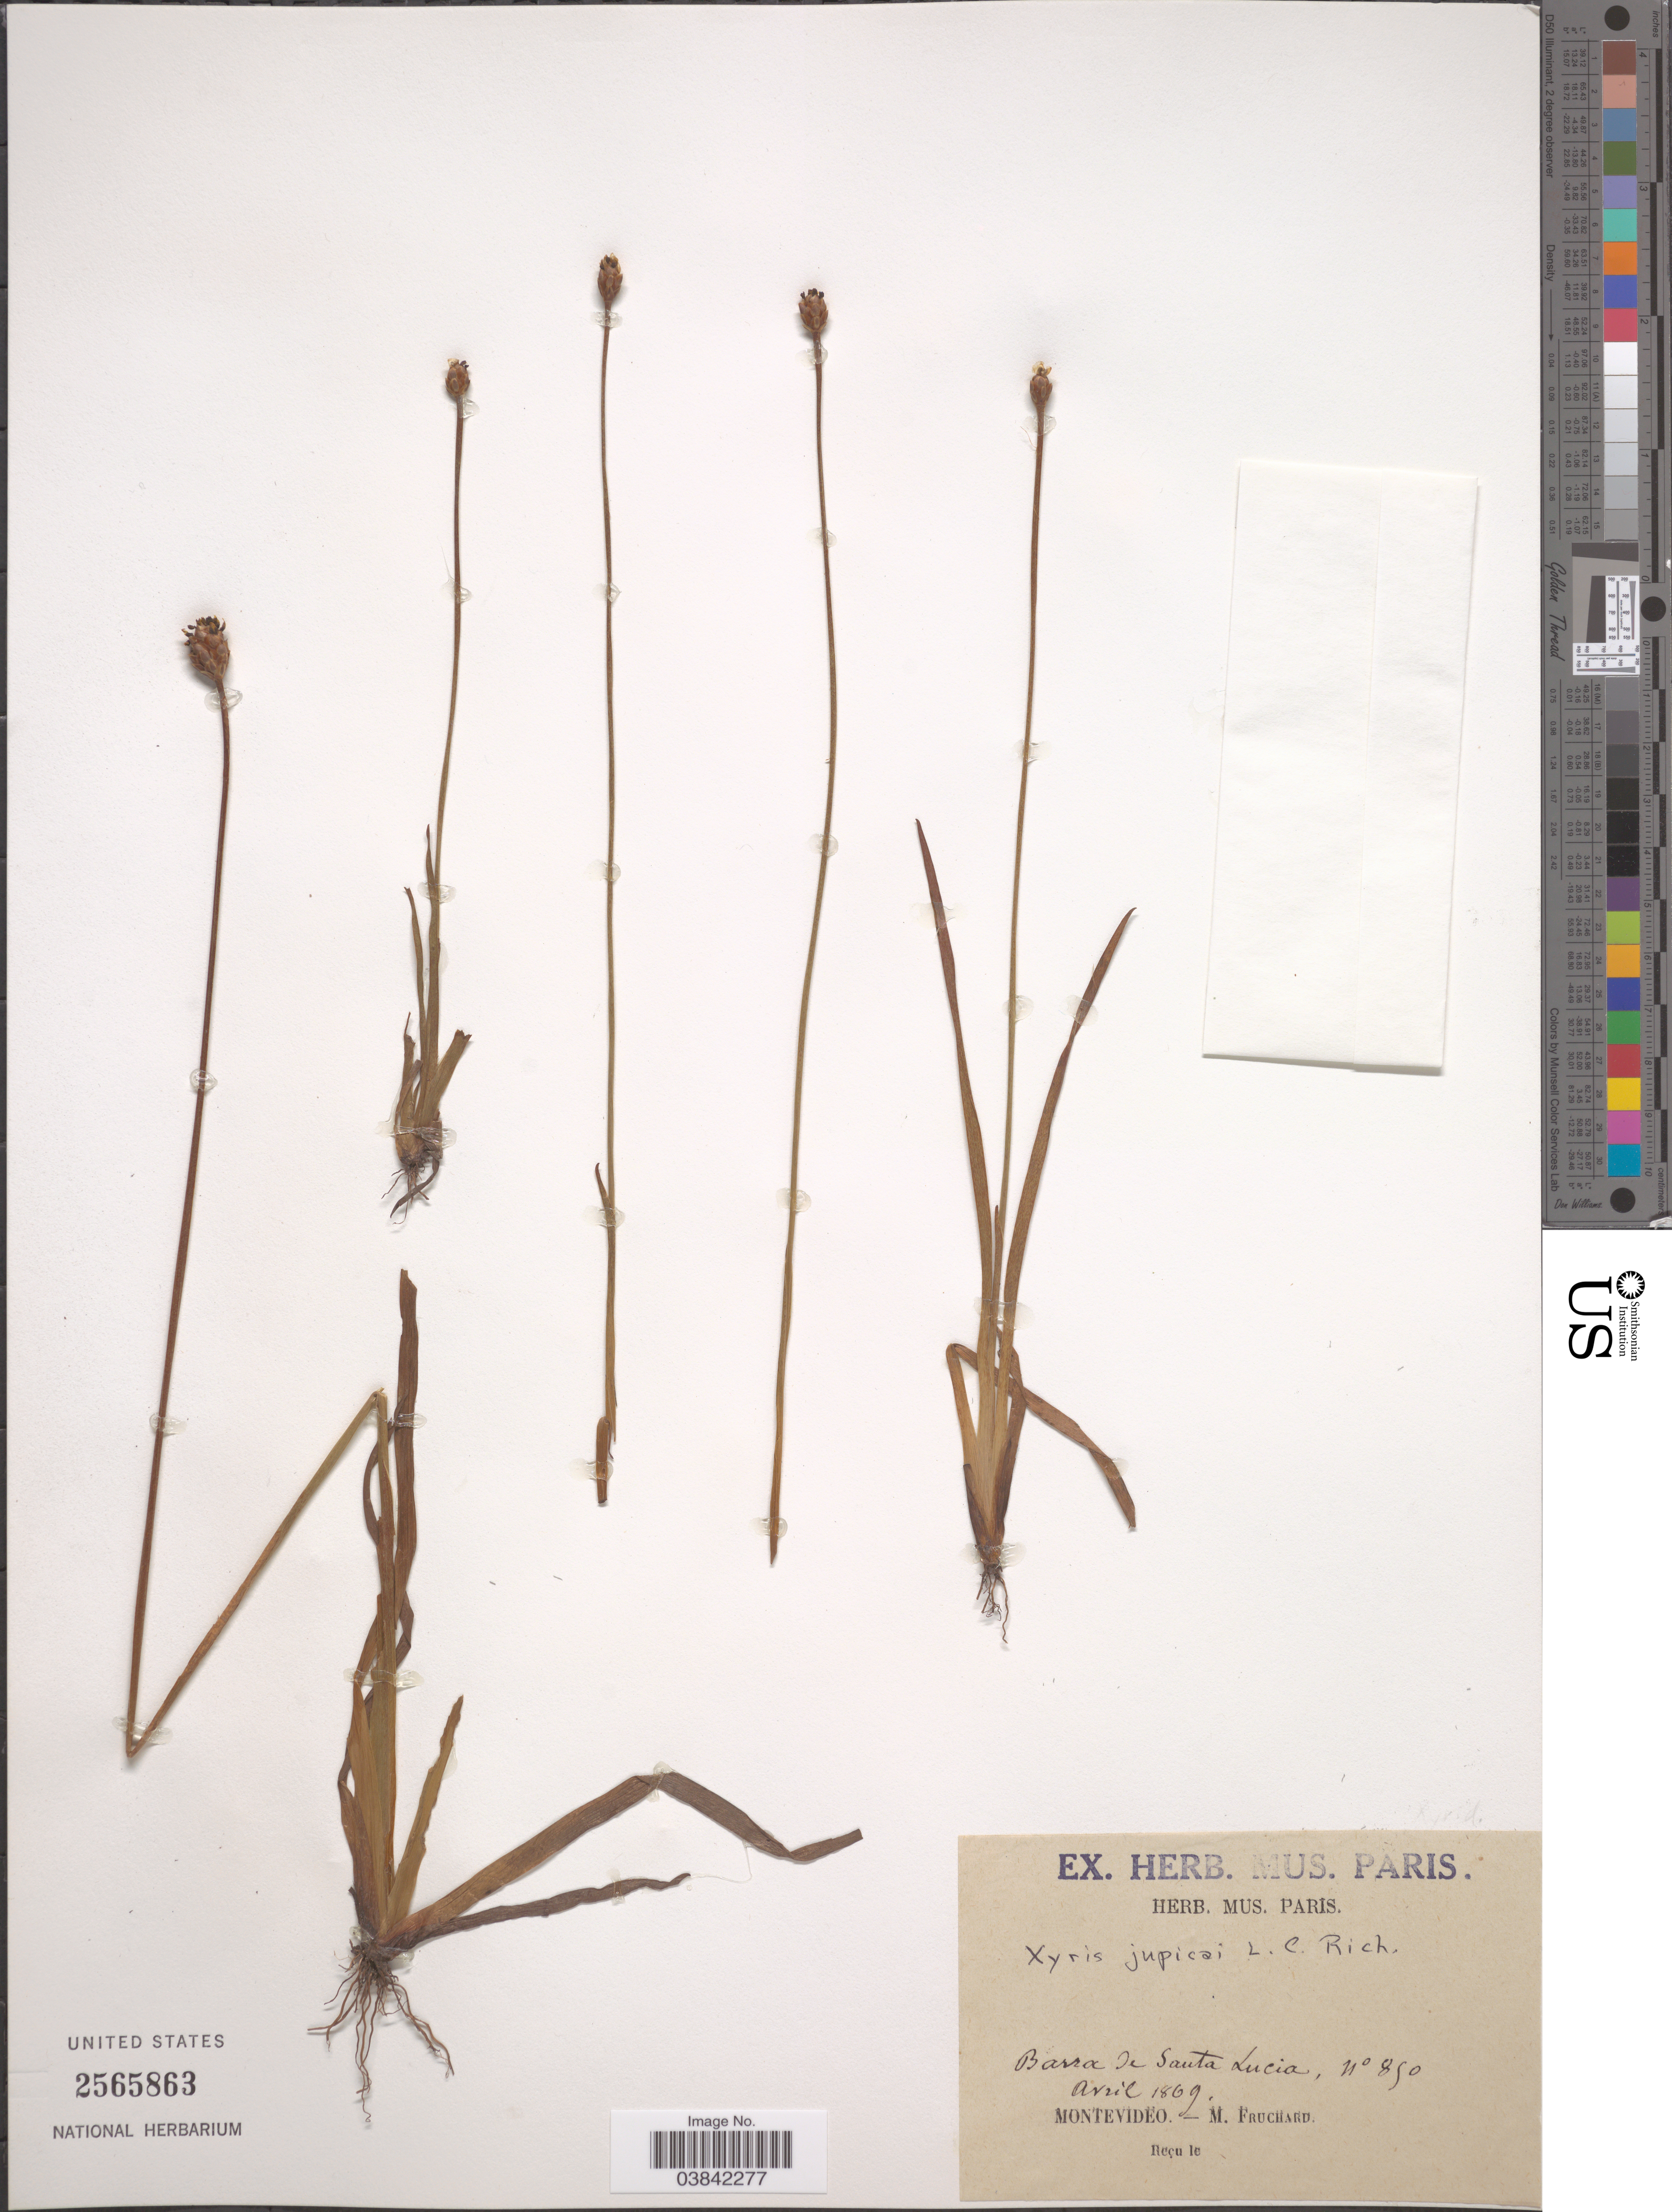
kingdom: Plantae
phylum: Tracheophyta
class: Liliopsida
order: Poales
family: Xyridaceae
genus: Xyris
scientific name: Xyris jupicai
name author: Rich.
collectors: M. Fruchard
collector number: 850*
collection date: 1869-04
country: Uruguay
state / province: Montevideo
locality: Barra de Santa Lucia.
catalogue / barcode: US 2565863